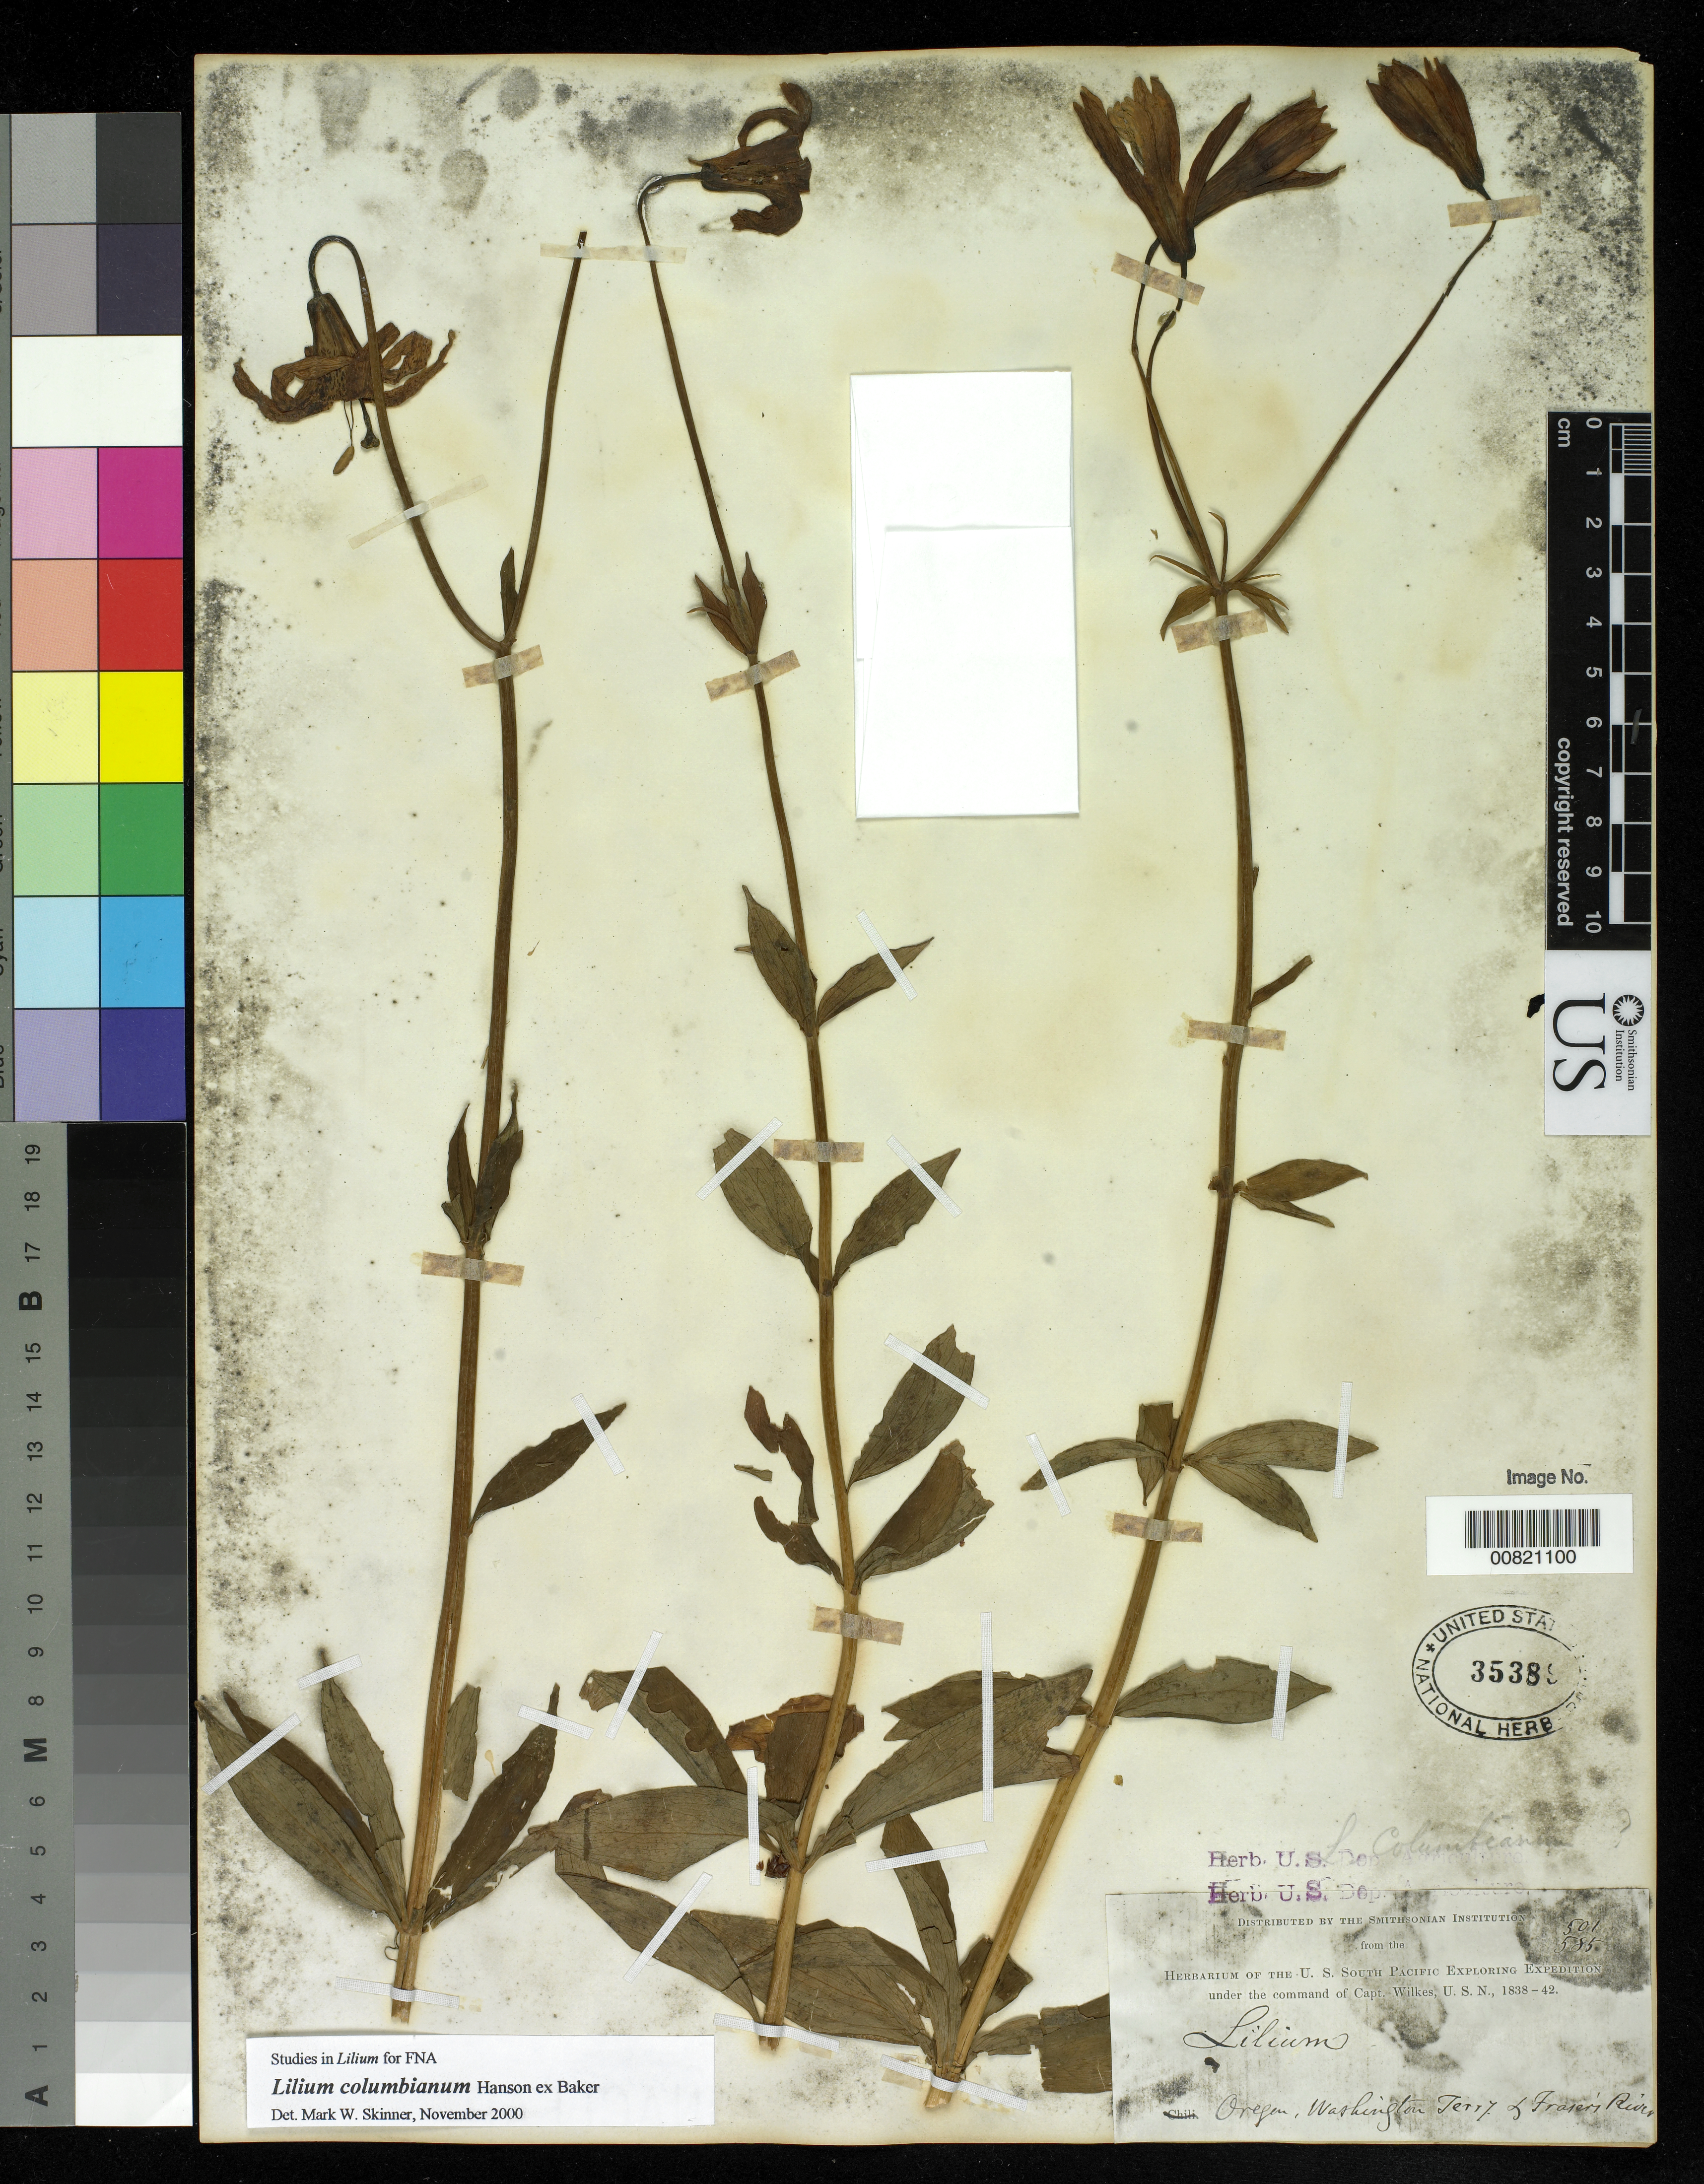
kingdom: Plantae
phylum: Tracheophyta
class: Liliopsida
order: Liliales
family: Liliaceae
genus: Lilium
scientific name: Lilium columbianum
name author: Leichtlin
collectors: Wilkes Explor. Exped.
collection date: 1838/1842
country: United States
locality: Oregon, Washington Terrt. & Fraser River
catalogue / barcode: US 35389